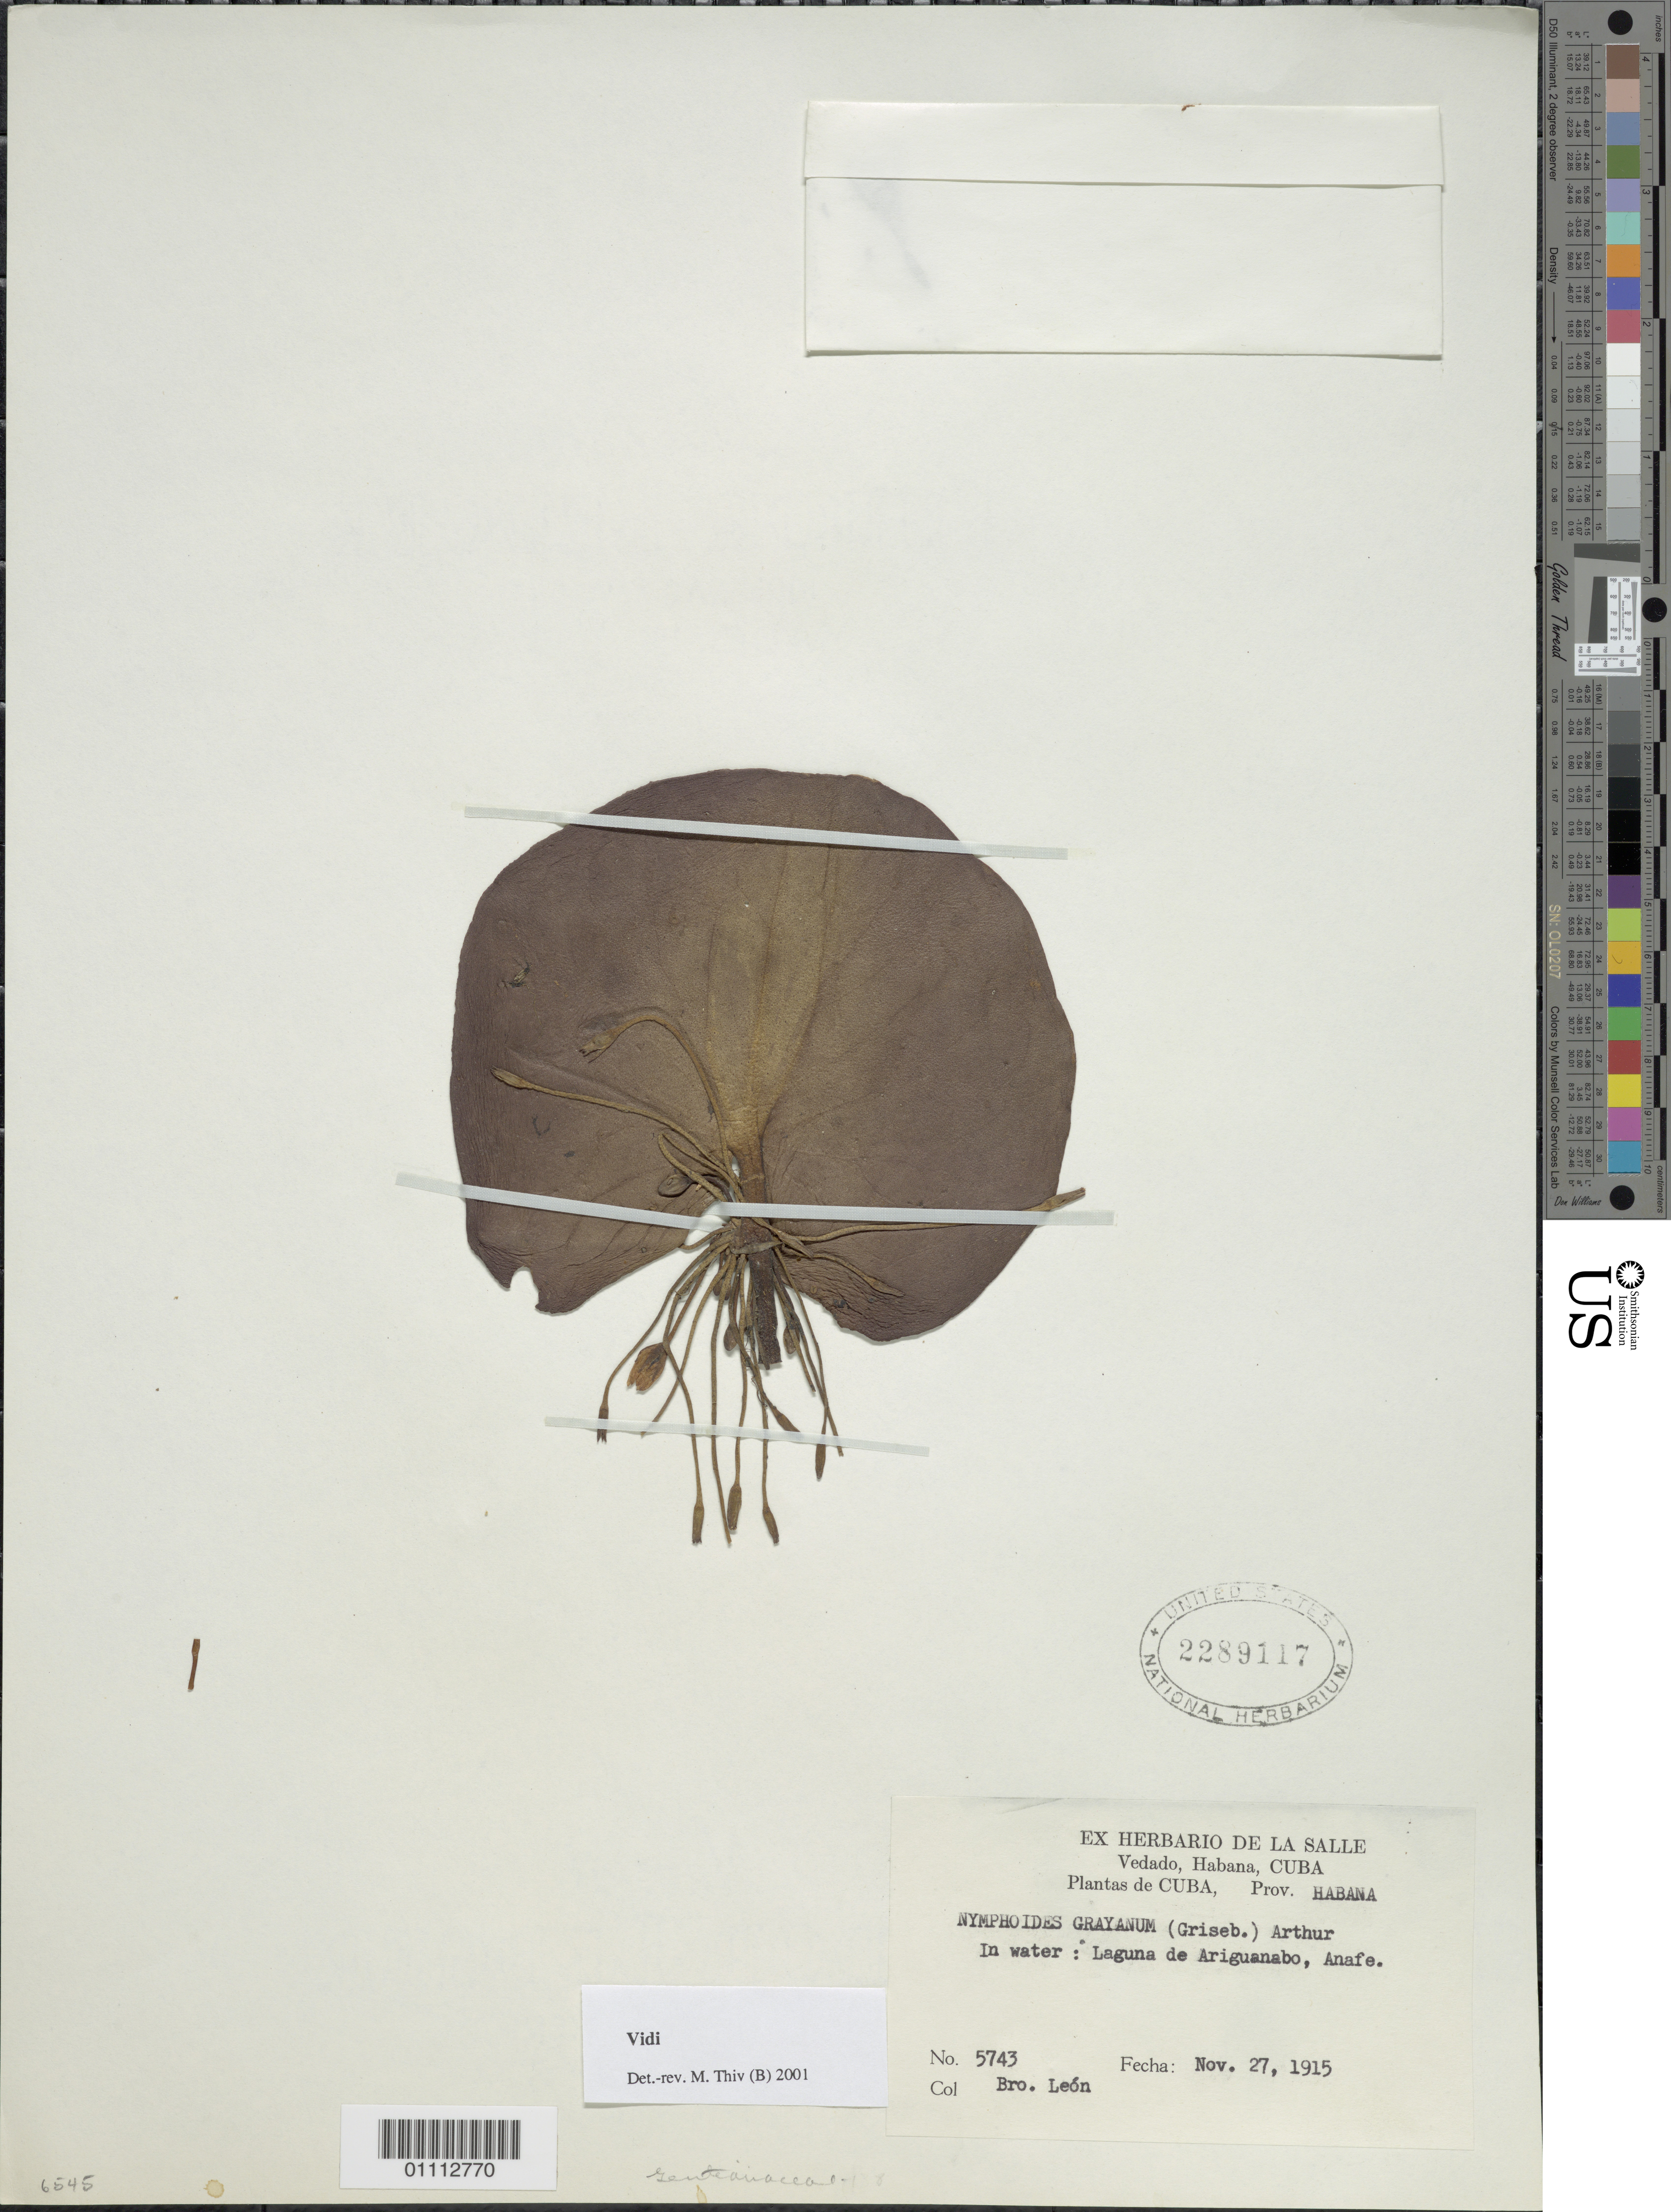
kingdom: Plantae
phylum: Tracheophyta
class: Magnoliopsida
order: Asterales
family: Menyanthaceae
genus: Limnanthemum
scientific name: Limnanthemum grayanum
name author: Griseb.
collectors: Bro. León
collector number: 5743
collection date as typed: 27 Nov 1915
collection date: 1915-11-27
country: Cuba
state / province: La Habana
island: Cuba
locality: In water: Laguna de Ariguanabo, Anafe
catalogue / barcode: US 2289117